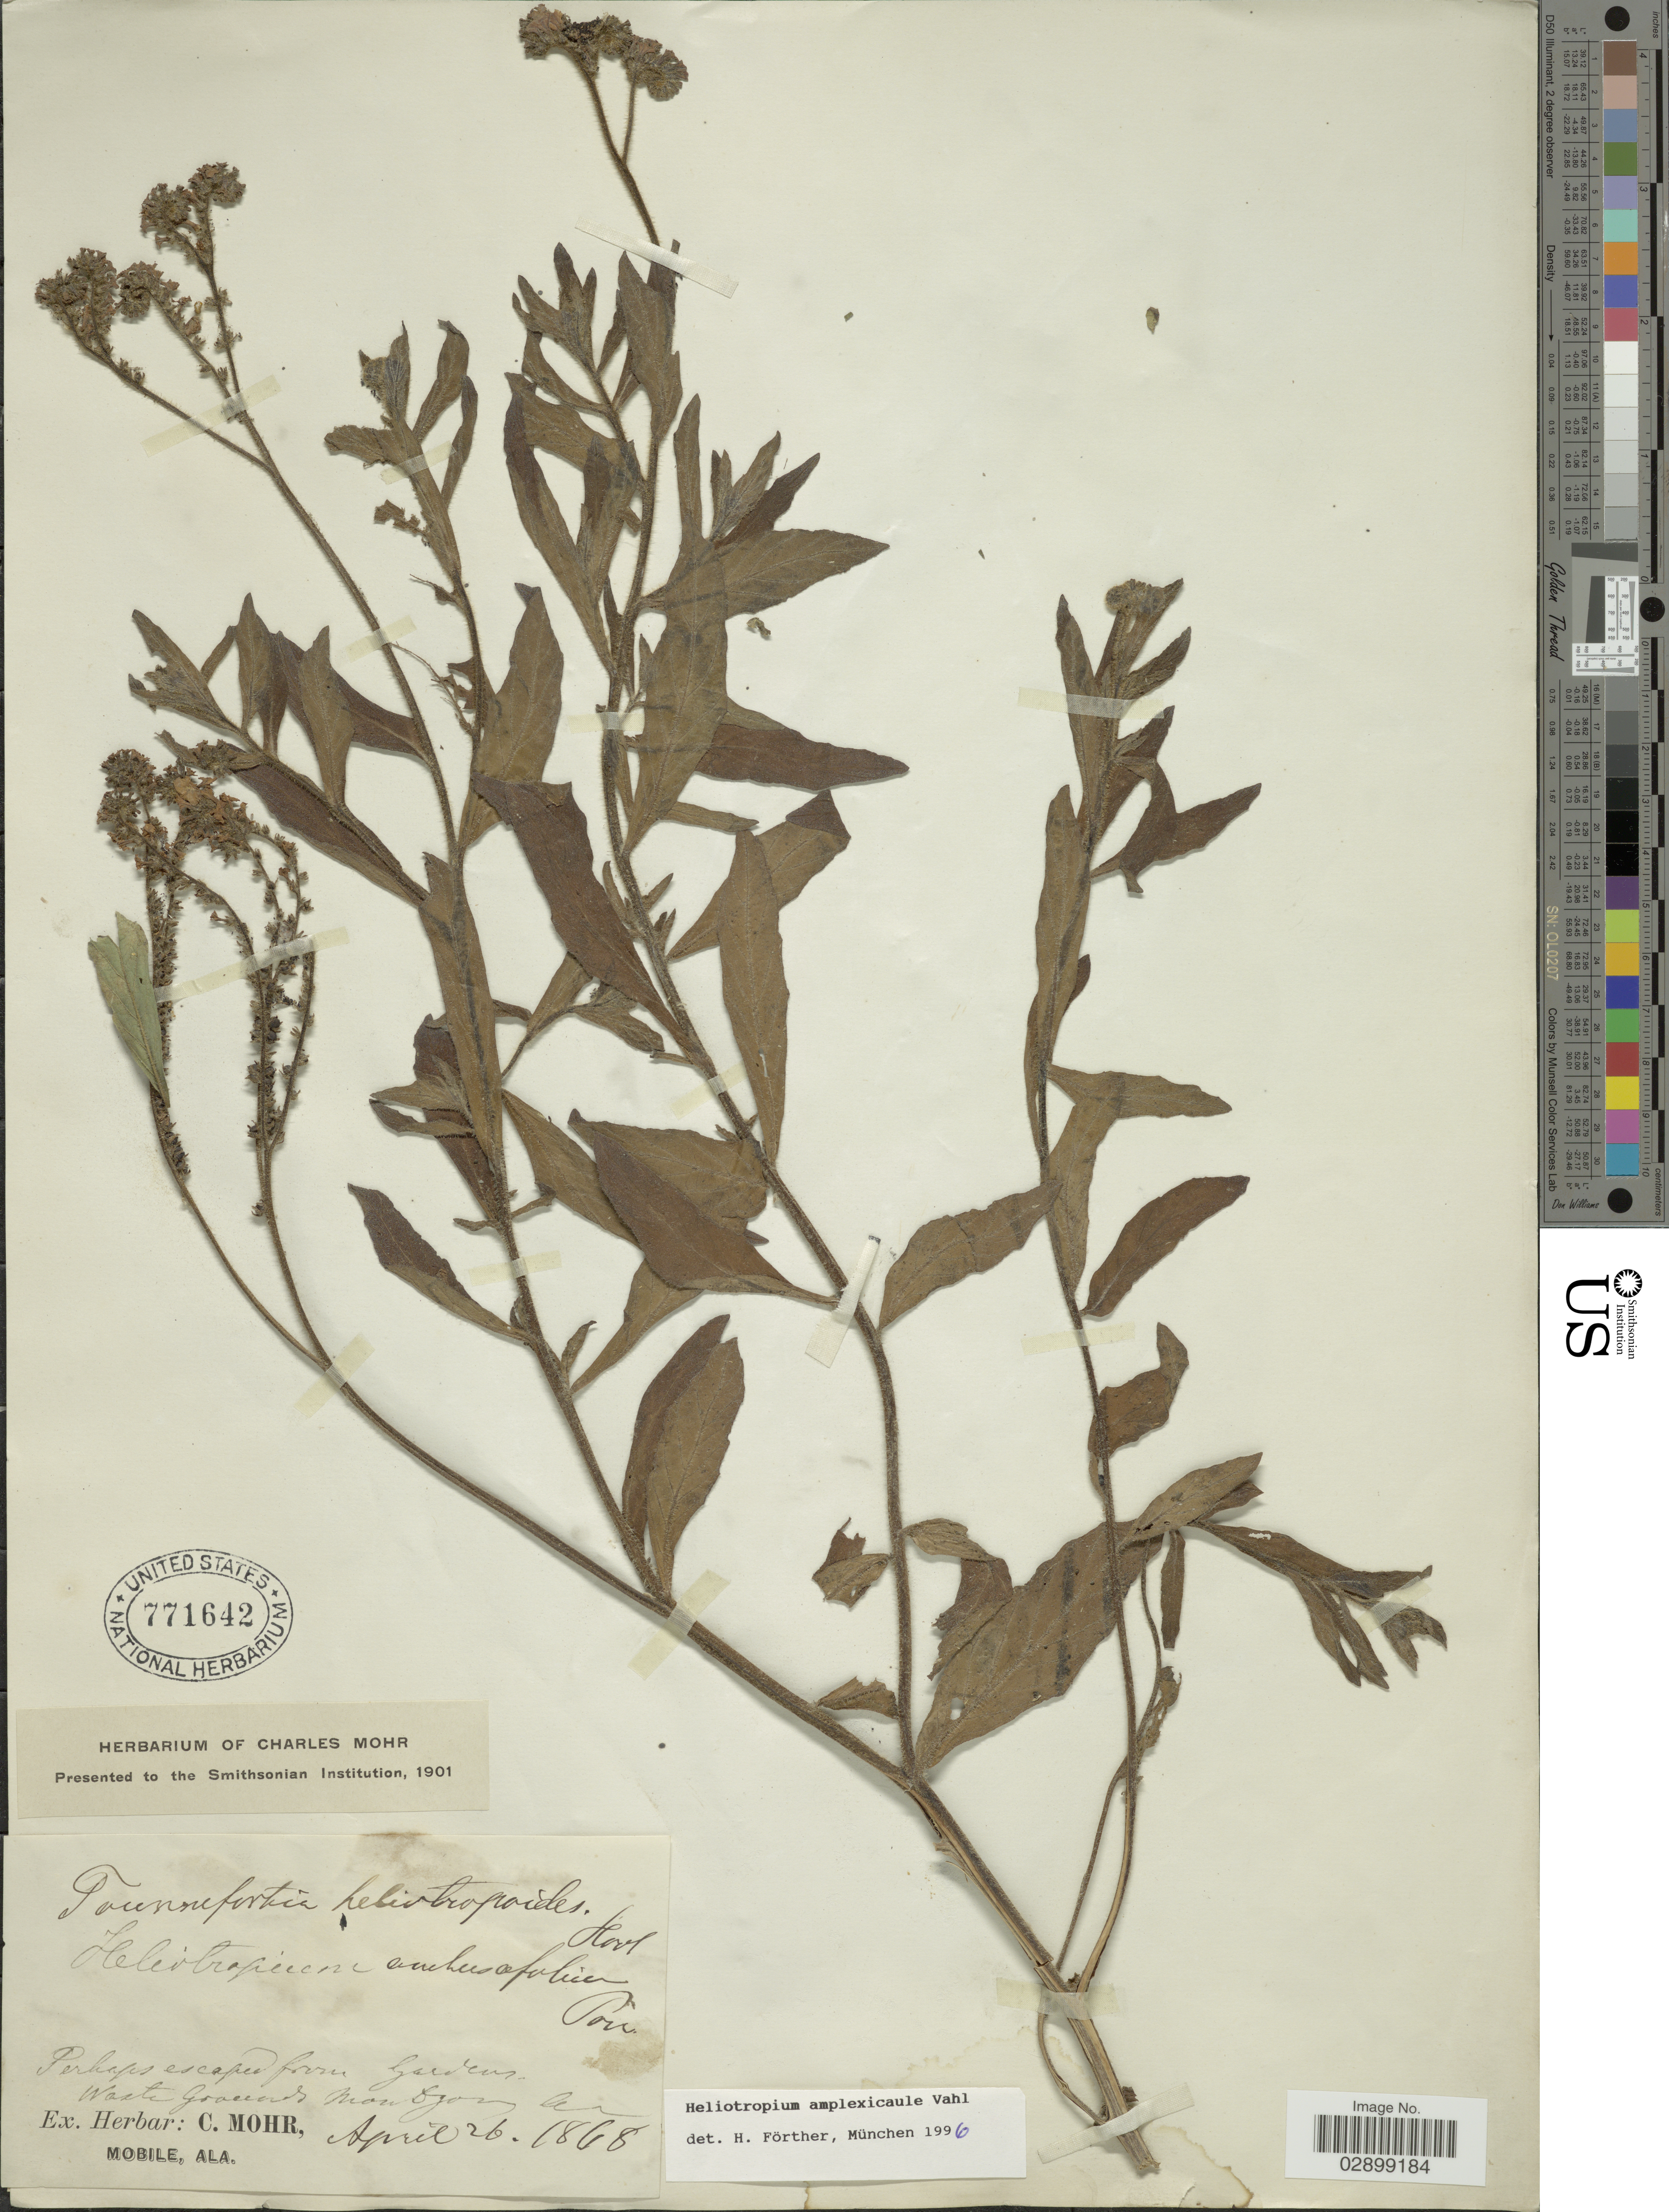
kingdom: Plantae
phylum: Tracheophyta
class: Magnoliopsida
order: Boraginales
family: Heliotropiaceae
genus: Heliotropium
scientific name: Heliotropium amplexicaule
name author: Vahl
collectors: ex herb. Charles Mohr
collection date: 1868-04-26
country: United States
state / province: Alabama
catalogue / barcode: US 771642